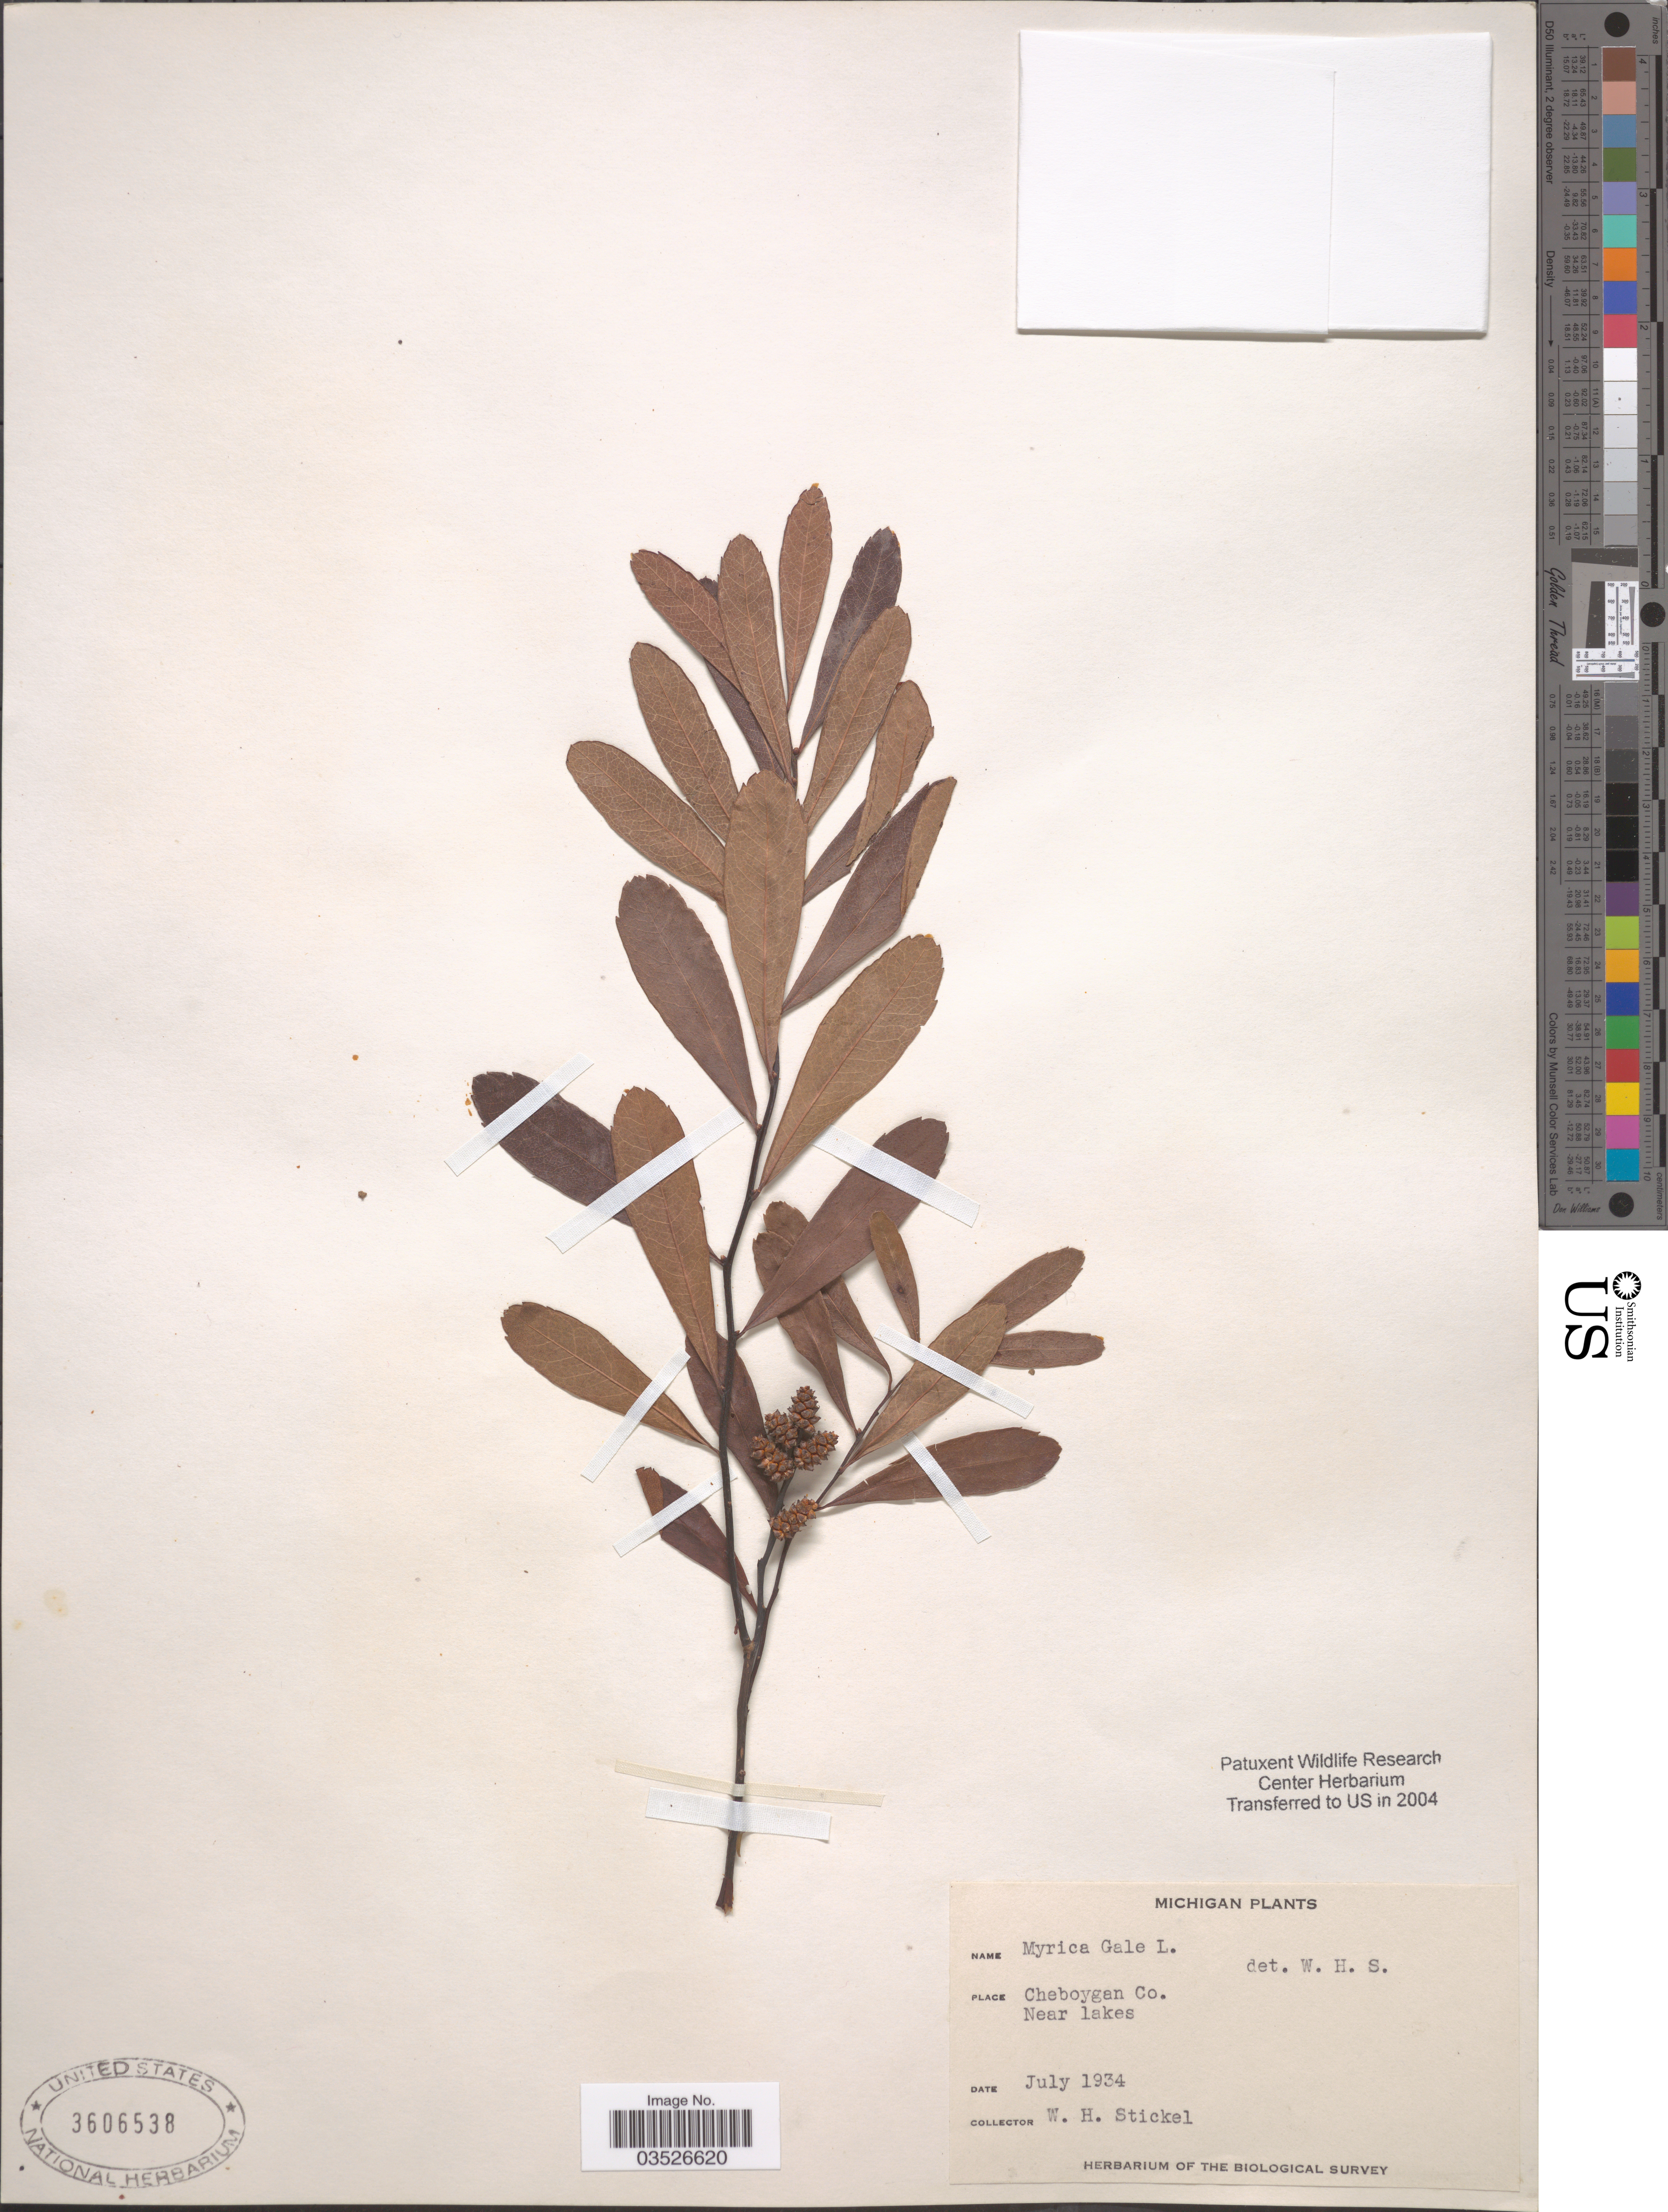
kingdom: Plantae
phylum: Tracheophyta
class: Magnoliopsida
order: Fagales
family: Myricaceae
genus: Myrica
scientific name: Myrica gale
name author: L.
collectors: W. Stickel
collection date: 1934-07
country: United States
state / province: Michigan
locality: Cheboygan Co. Near lakes.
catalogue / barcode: US 3606538